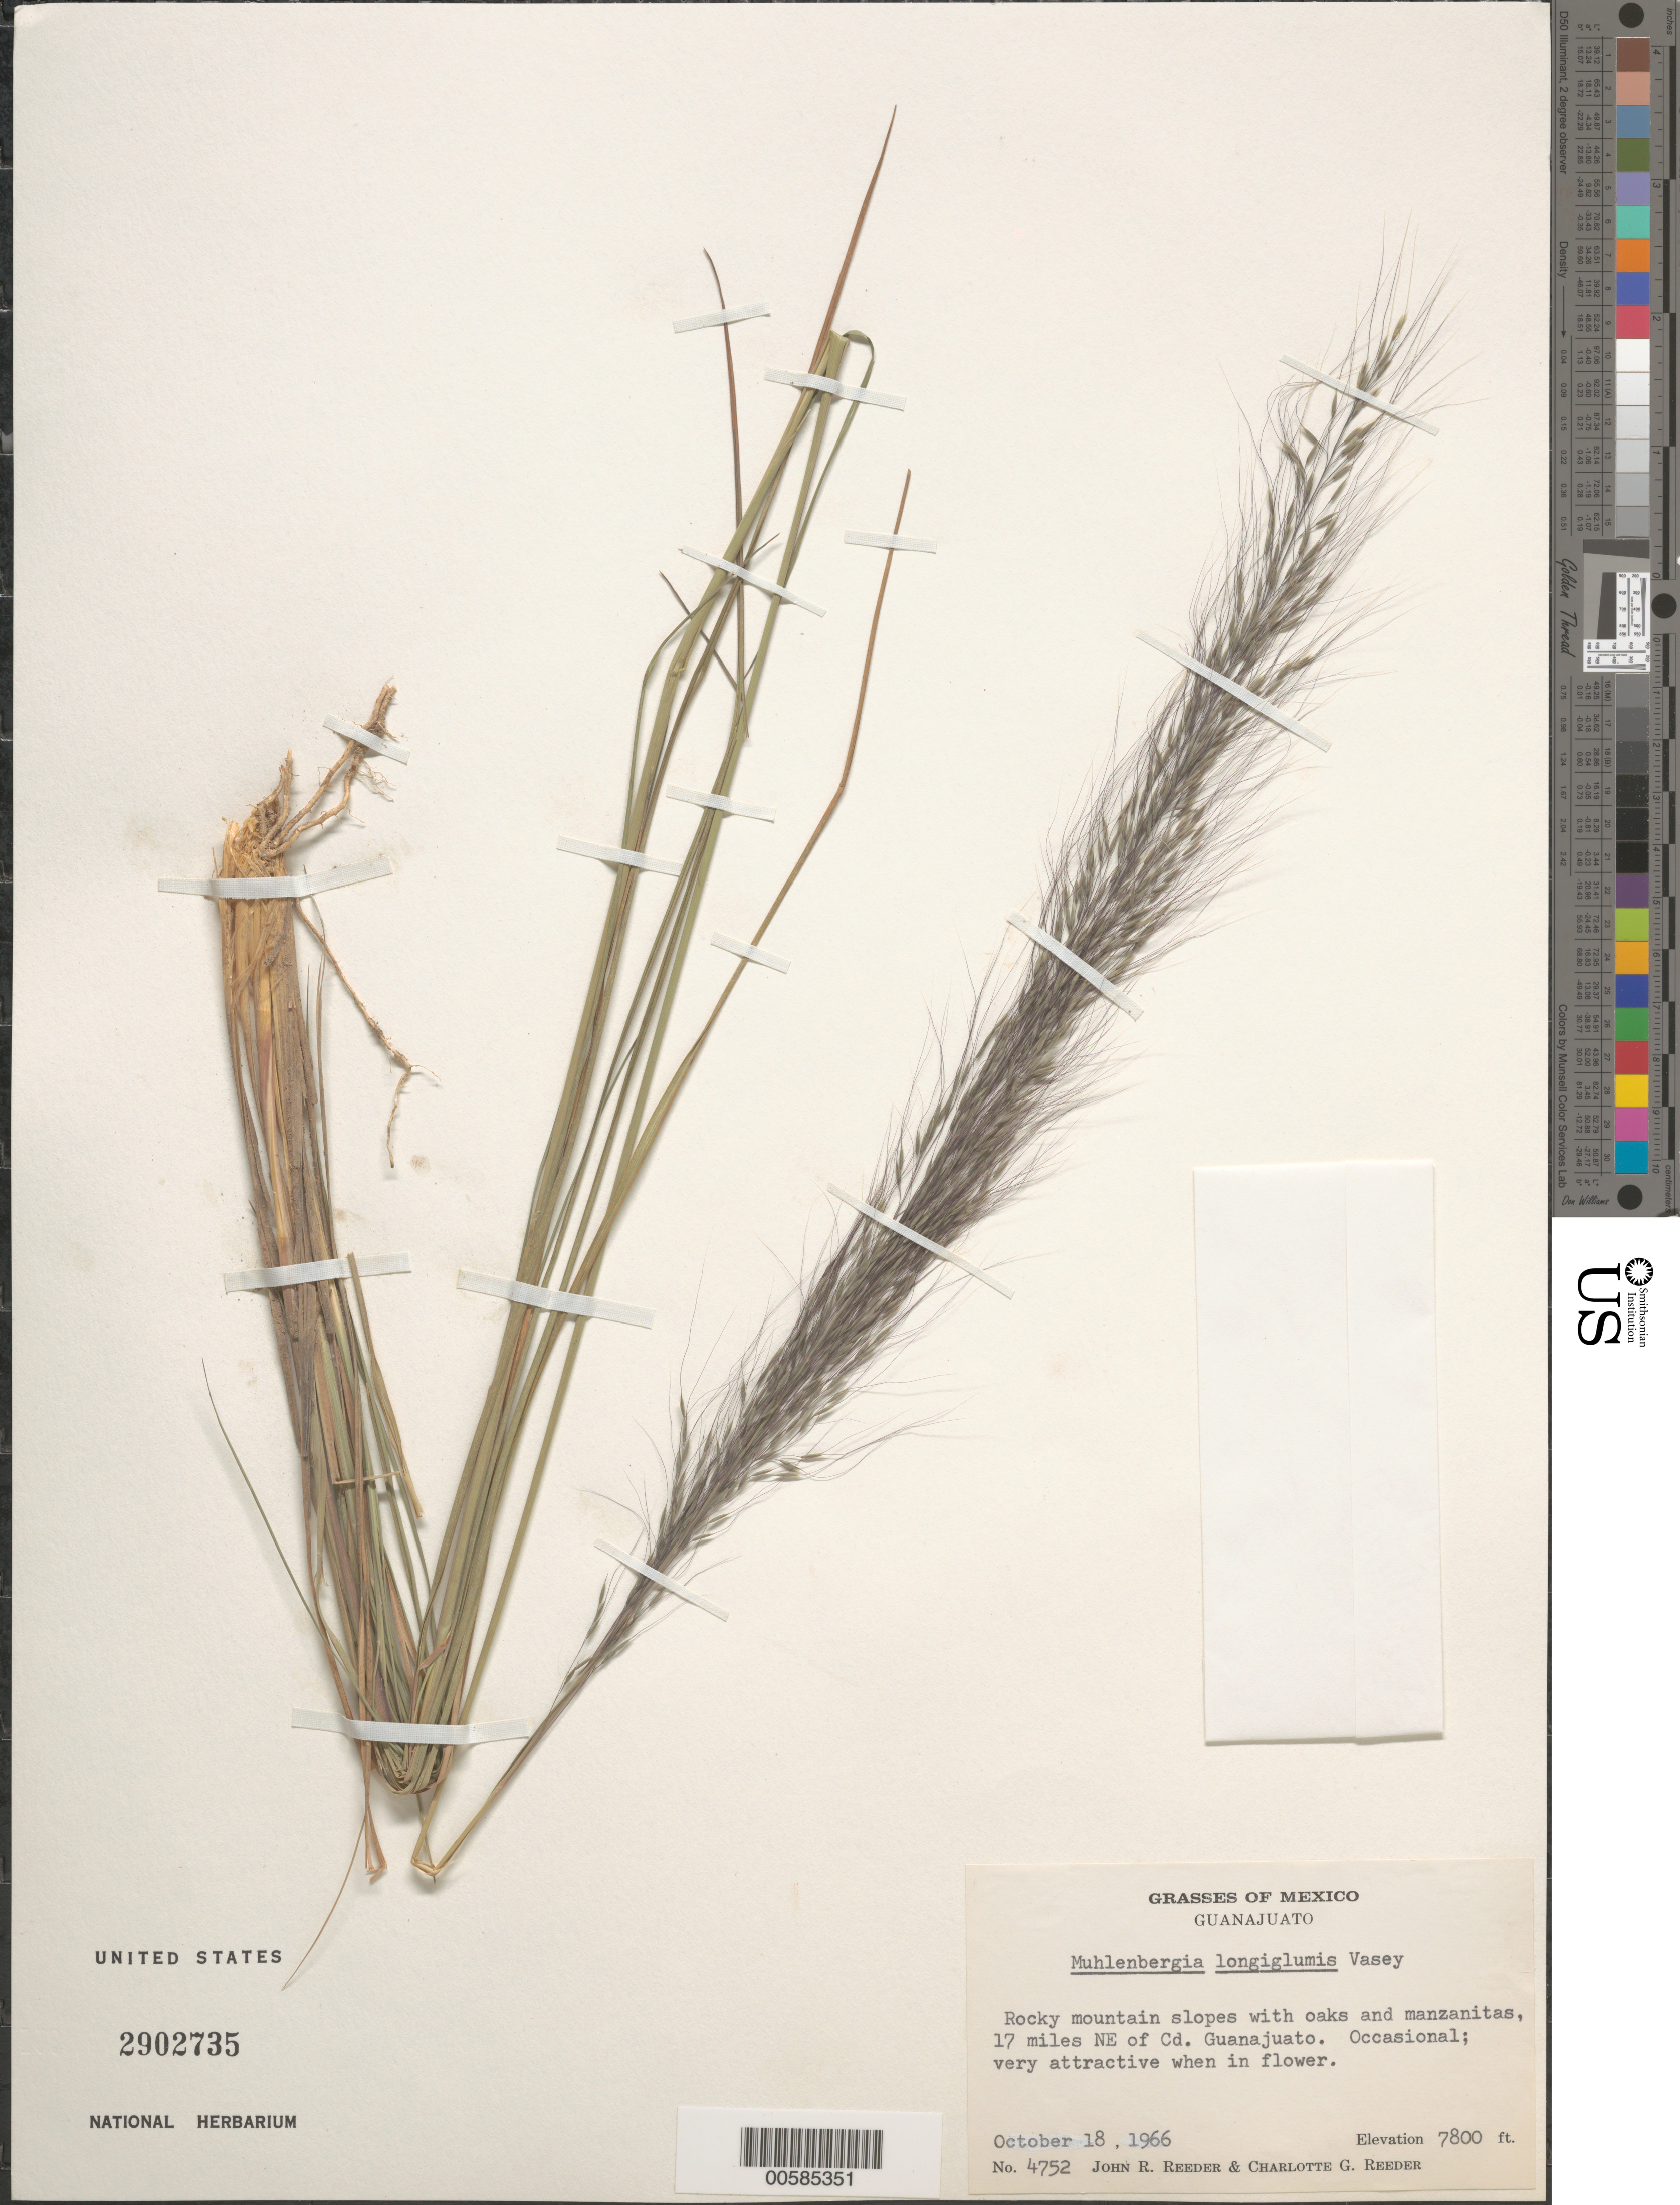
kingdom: Plantae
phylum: Tracheophyta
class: Liliopsida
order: Poales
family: Poaceae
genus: Muhlenbergia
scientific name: Muhlenbergia longiglumis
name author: Vasey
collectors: J. R. Reeder & C. G. Reeder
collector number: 4752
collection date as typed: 18 Oct 1966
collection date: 1966-10-18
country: Mexico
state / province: Guanajuato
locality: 17 mi NE of Cd Guanajuato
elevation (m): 2377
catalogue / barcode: US 2902735